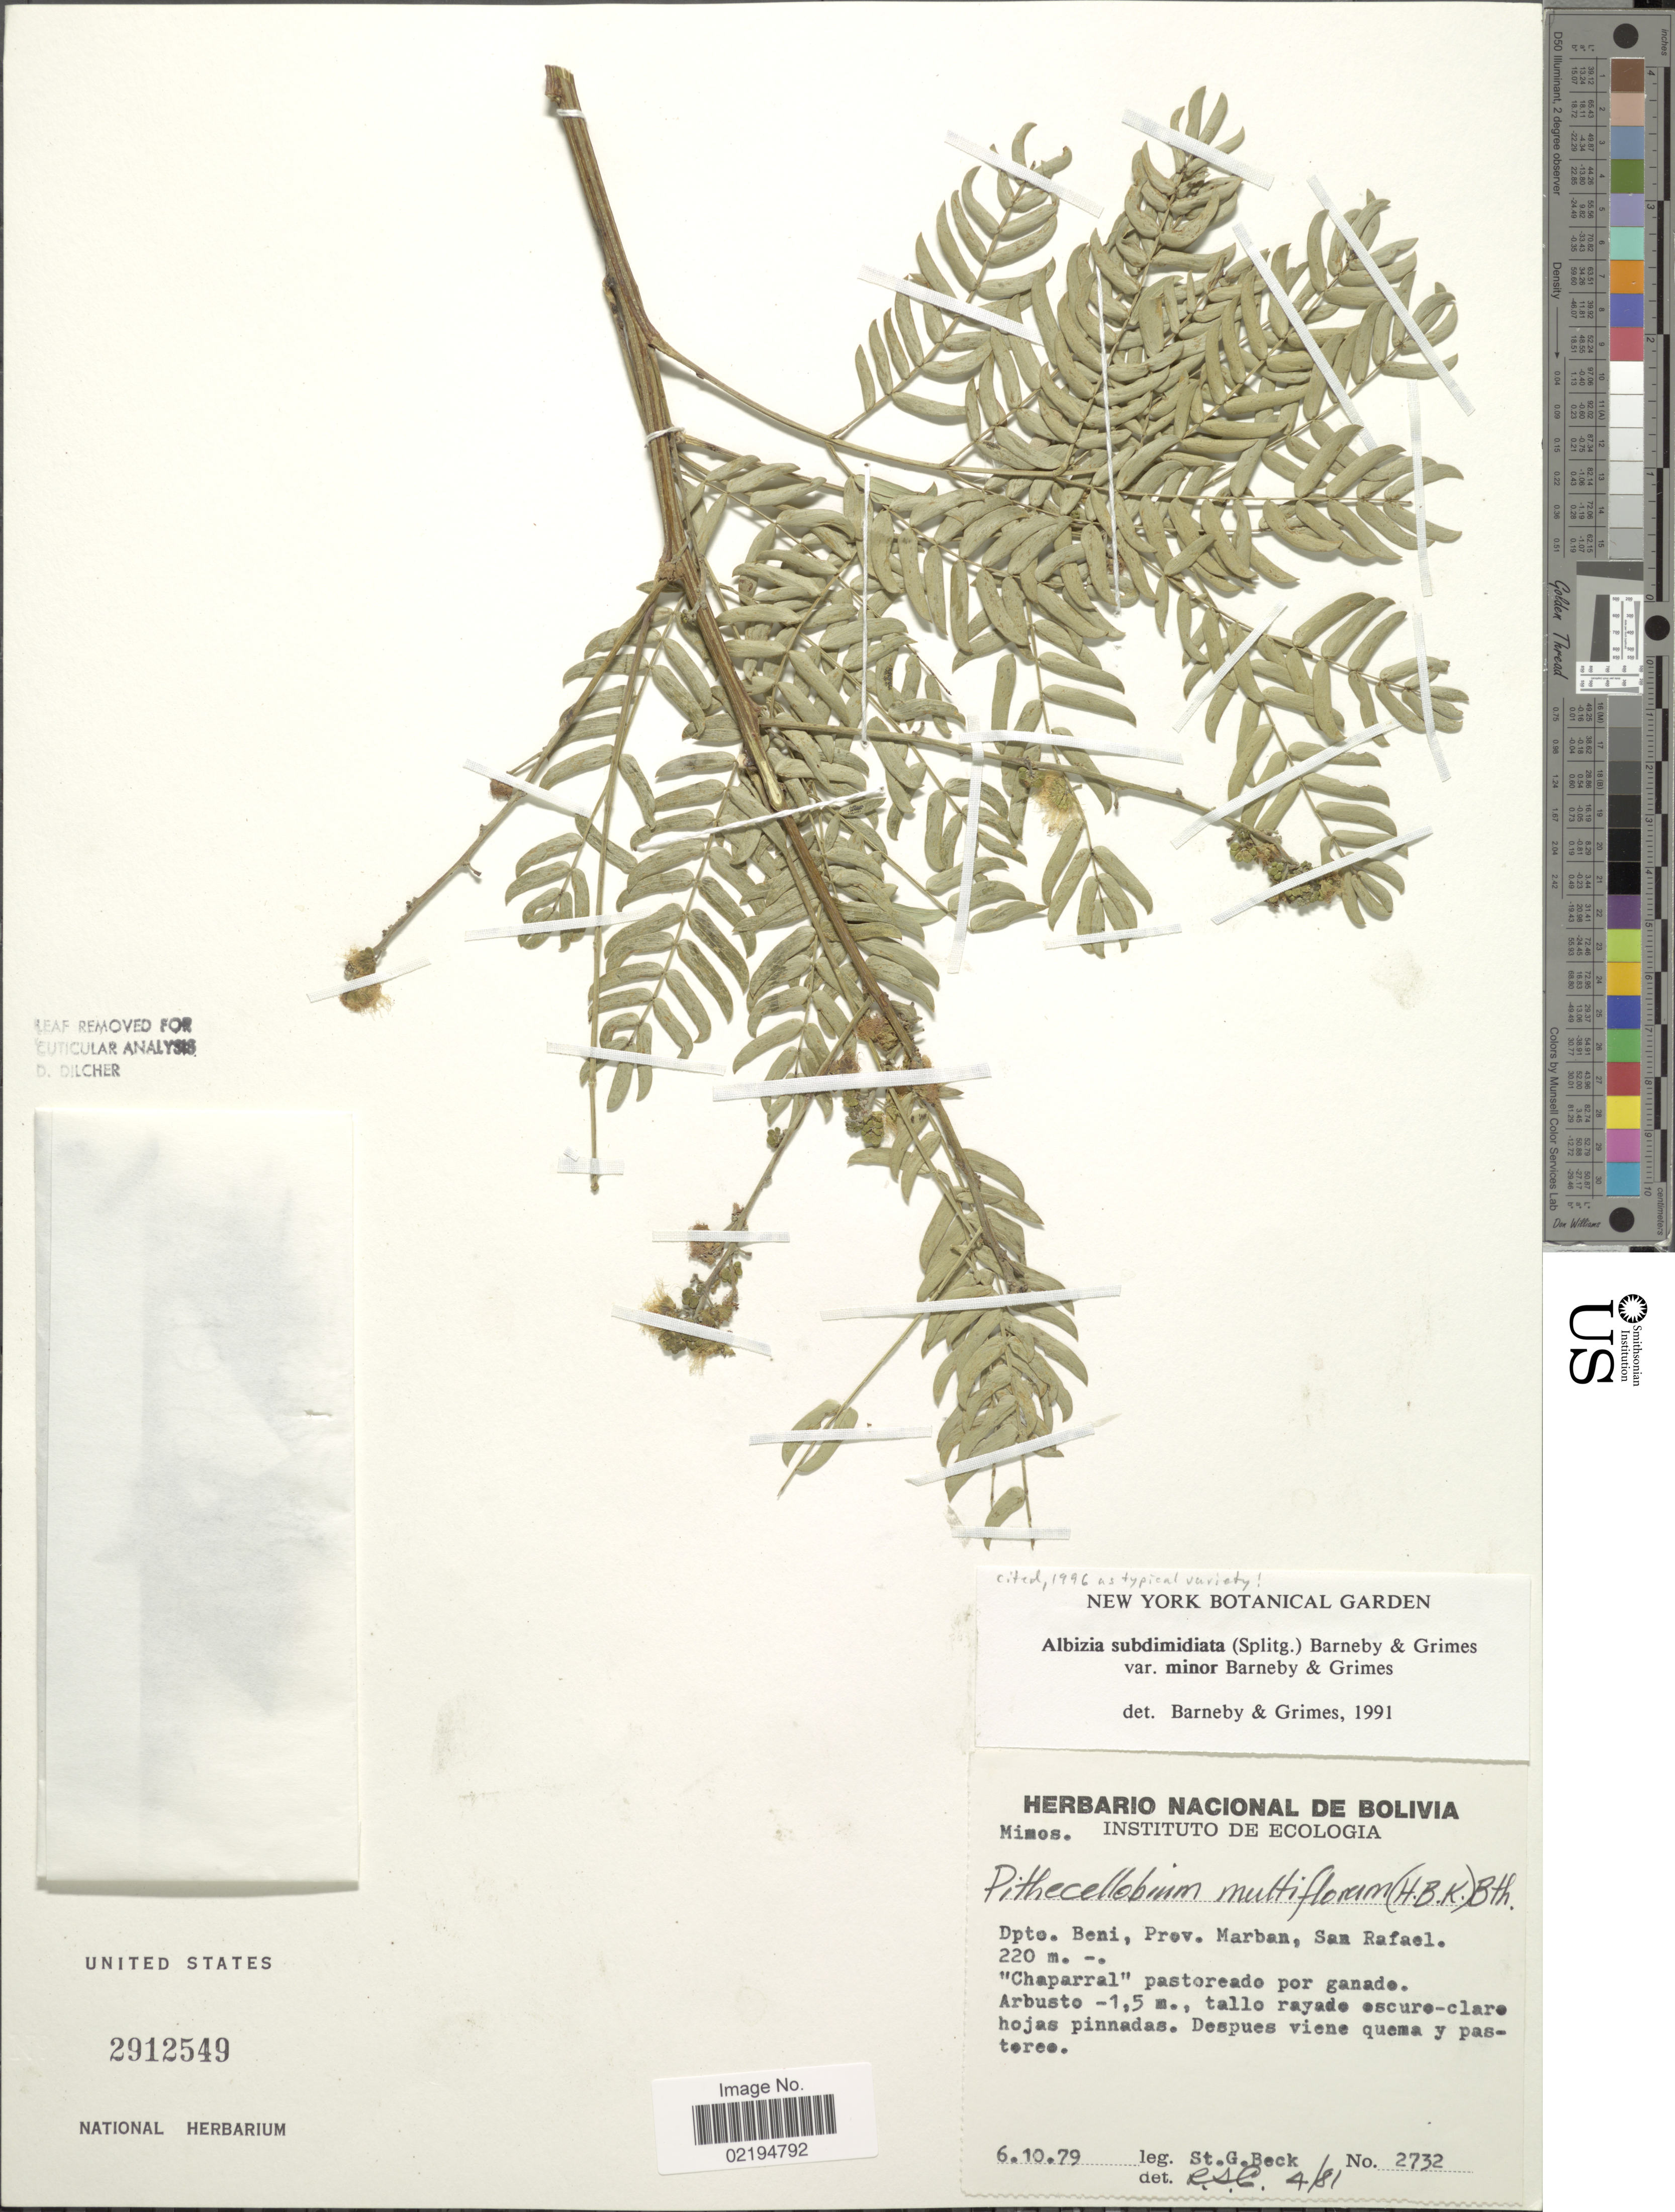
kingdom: Plantae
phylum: Tracheophyta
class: Magnoliopsida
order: Fabales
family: Fabaceae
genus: Pseudalbizzia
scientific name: Pseudalbizzia subdimidiata var. subdimidiata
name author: (Splitg.) Koenen & Duno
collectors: S. G. Beck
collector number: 2732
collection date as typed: Transcribed d/m/y: 6/10/79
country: Bolivia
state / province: Beni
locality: Prov. Marban, San Rafael, "Chapparal"pastoreado por ganade.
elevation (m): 220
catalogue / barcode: US 2912549